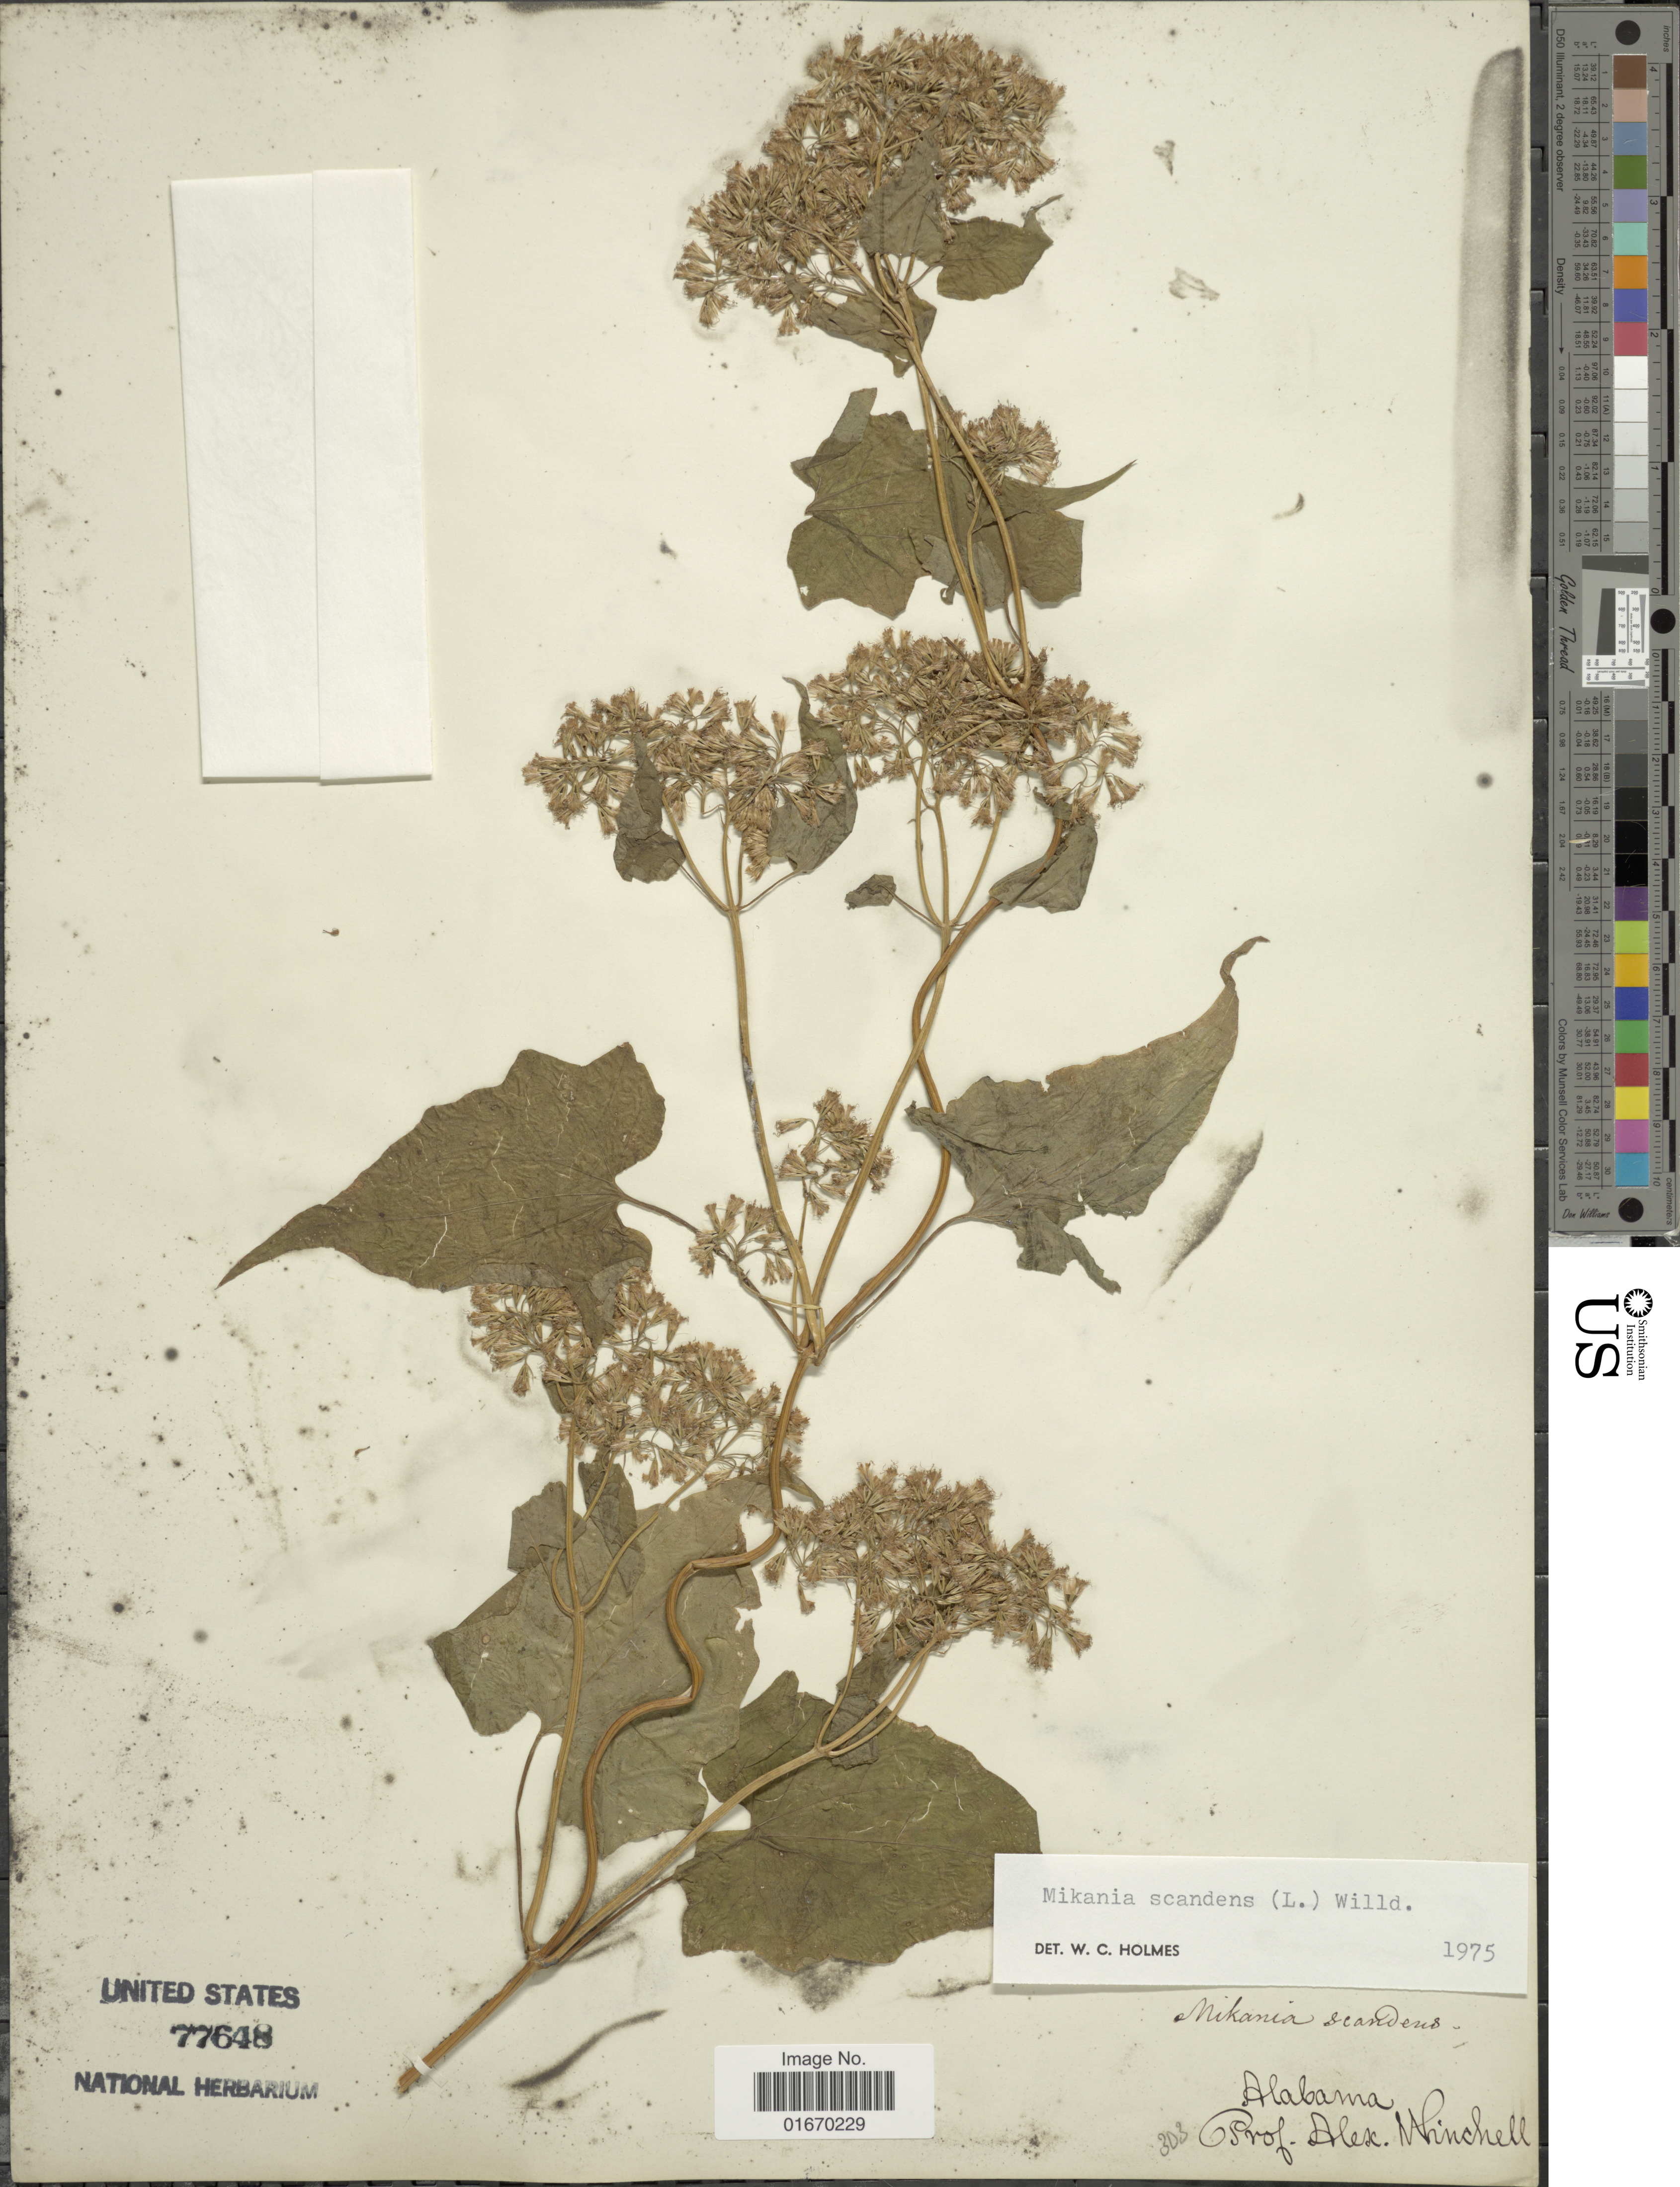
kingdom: Plantae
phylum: Tracheophyta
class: Magnoliopsida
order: Asterales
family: Asteraceae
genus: Mikania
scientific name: Mikania scandens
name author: (L.) Willd.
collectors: A. Winchell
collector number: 303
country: United States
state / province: Alabama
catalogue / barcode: US 77648